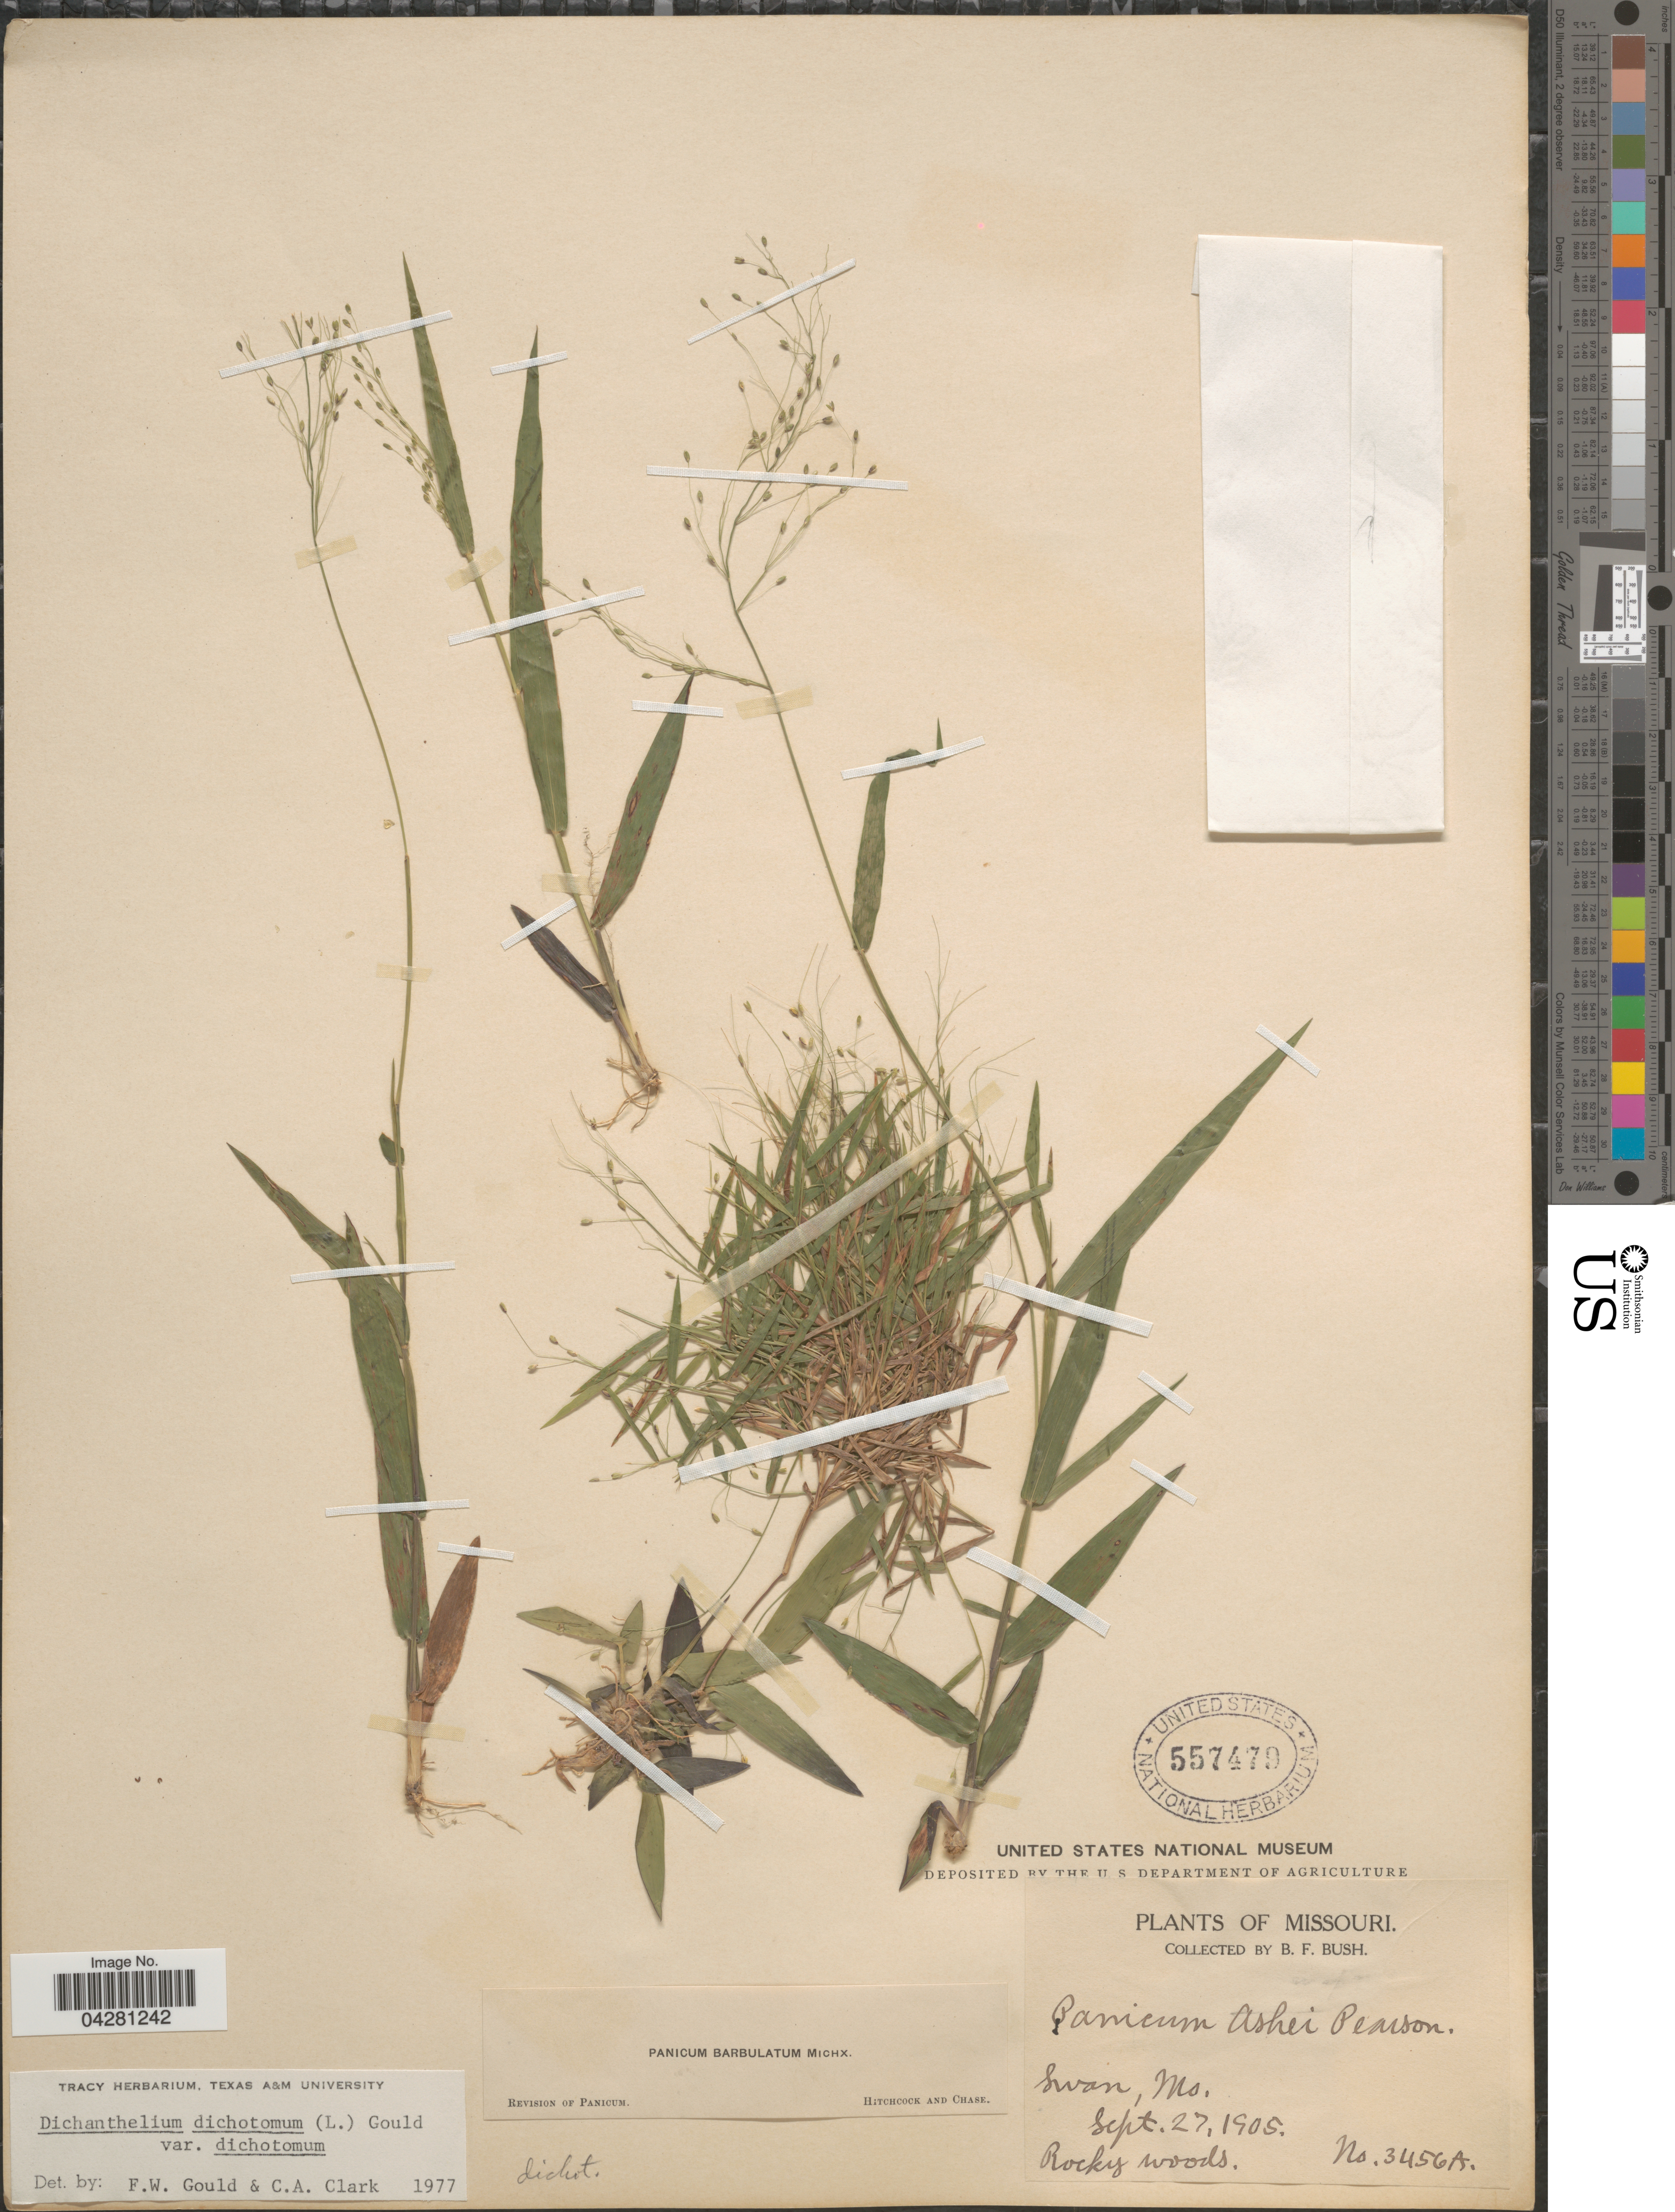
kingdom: Plantae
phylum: Tracheophyta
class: Liliopsida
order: Poales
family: Poaceae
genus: Dichanthelium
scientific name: Dichanthelium dichotomum var. dichotomum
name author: (L.) Gould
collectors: B. F. Bush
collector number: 3456A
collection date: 1905-09-27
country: United States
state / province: Missouri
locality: Swan.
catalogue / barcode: US 557479